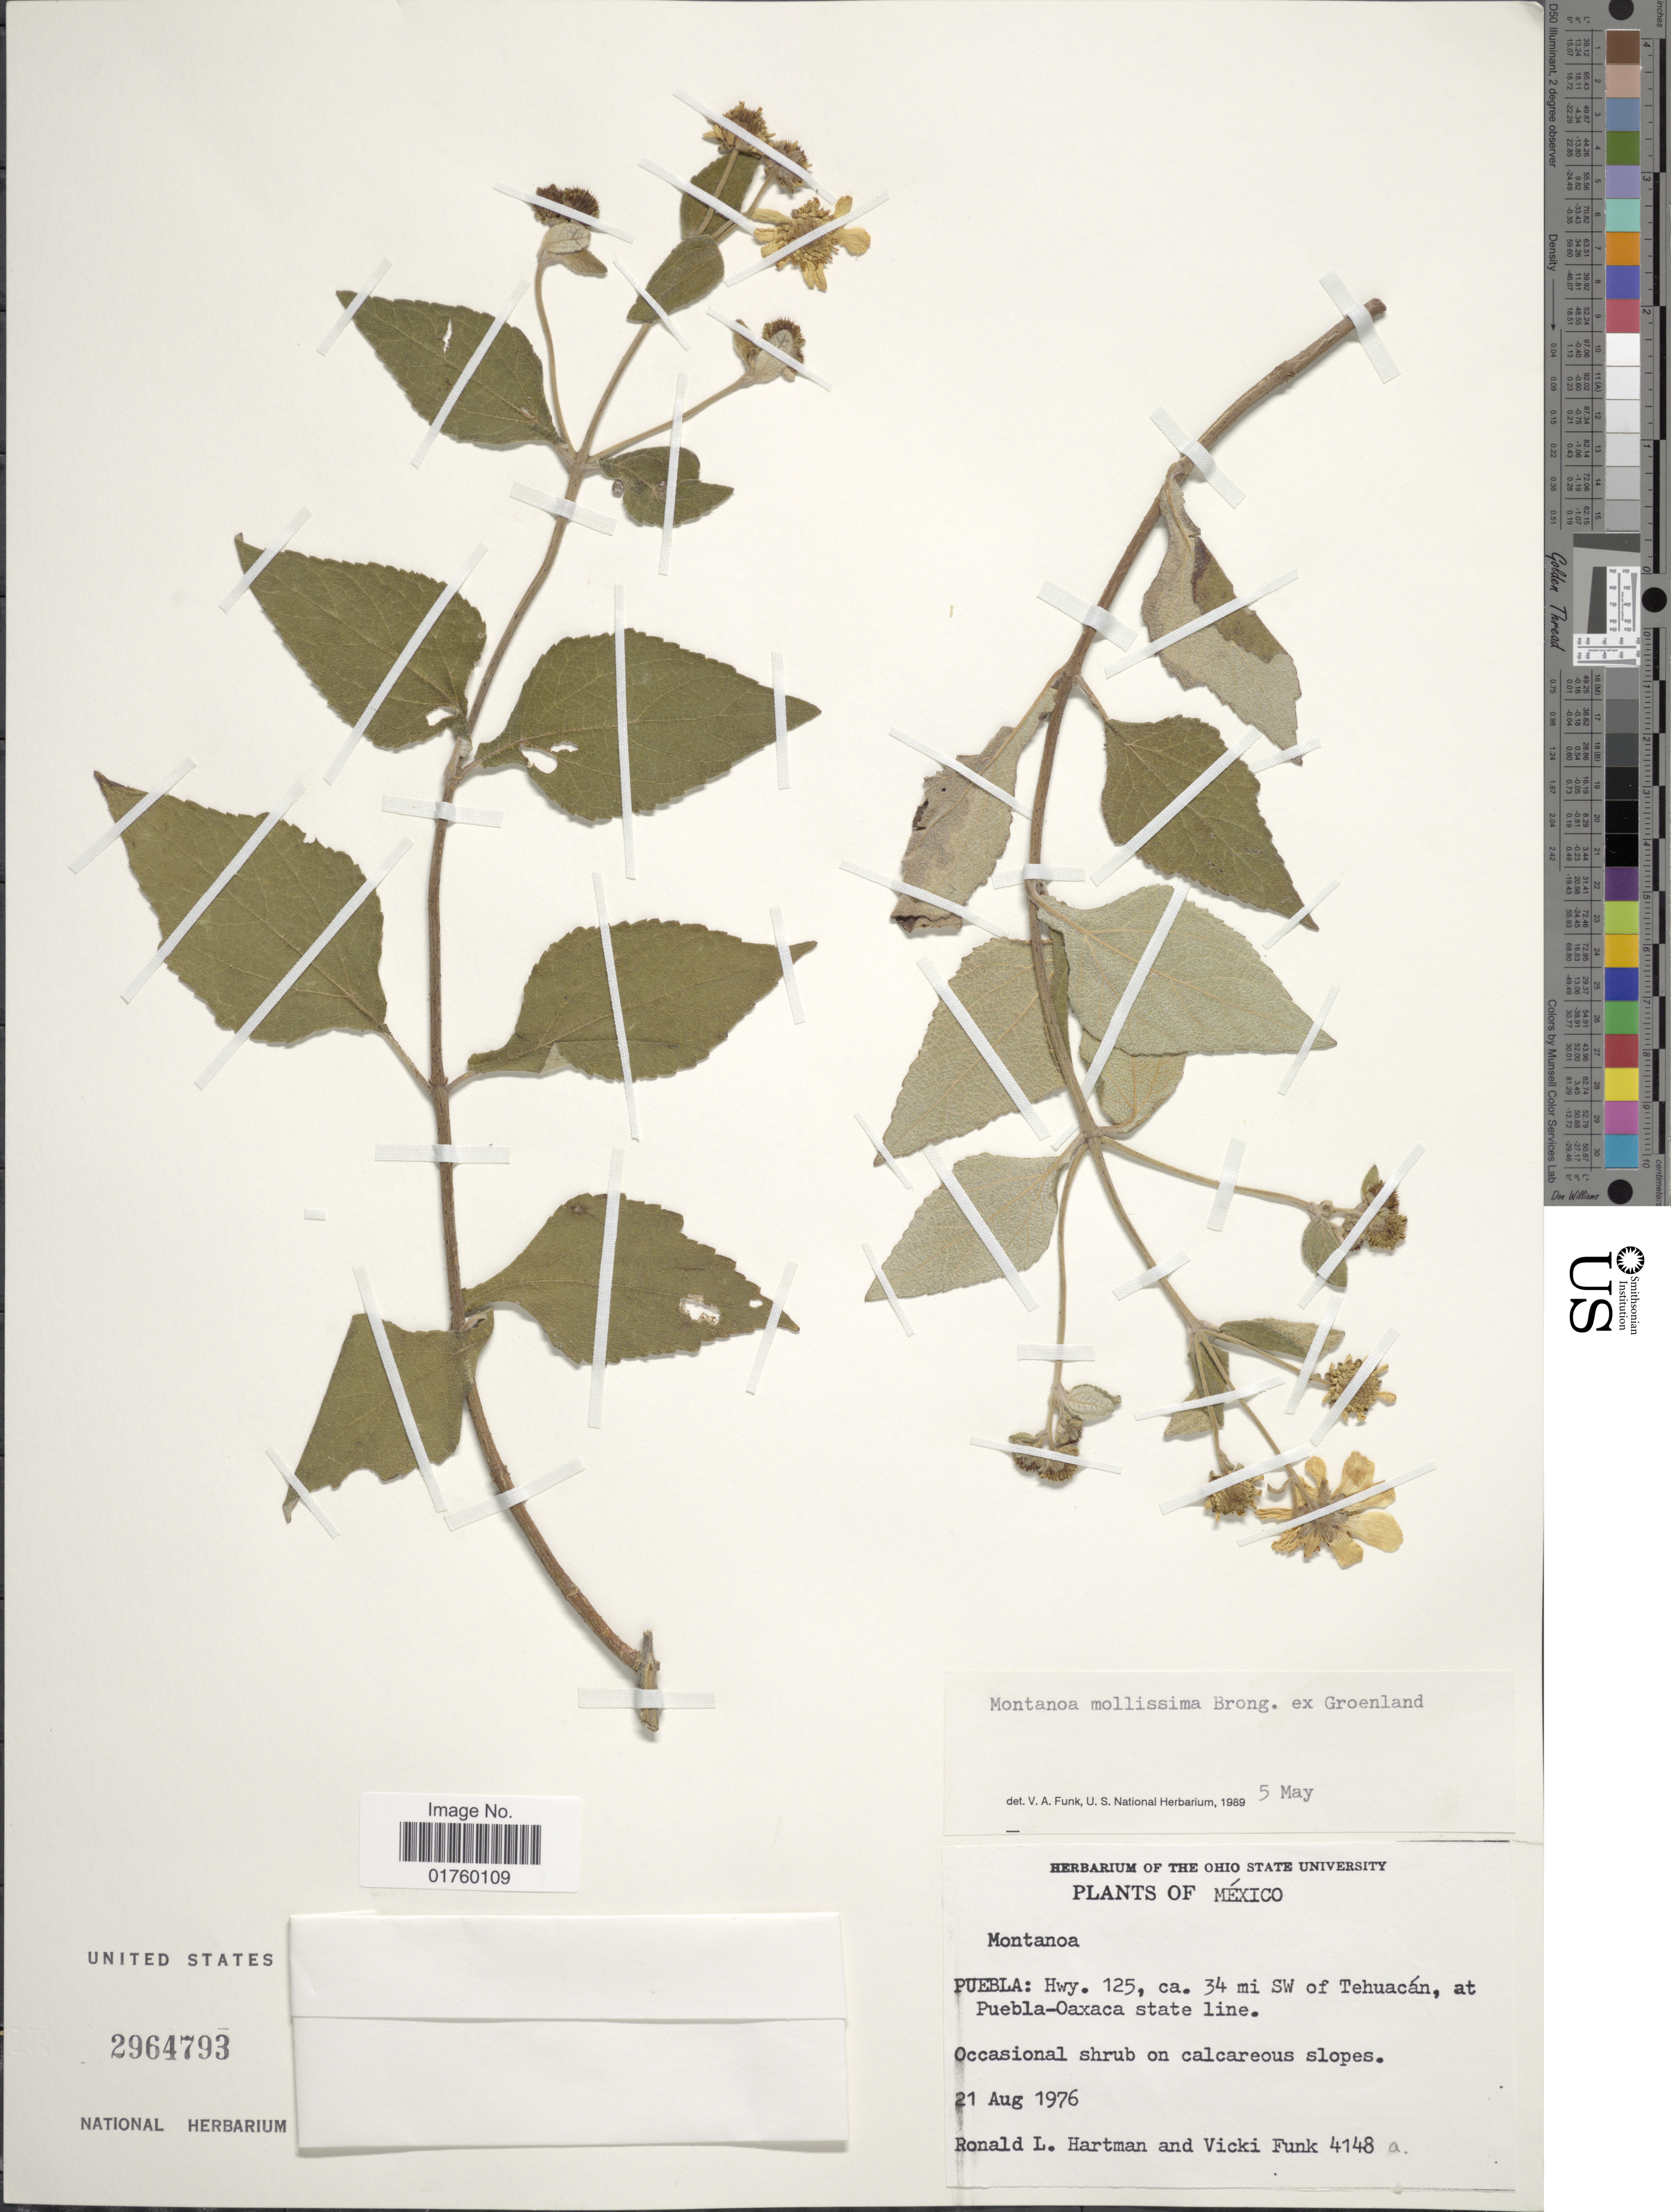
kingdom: Plantae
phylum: Tracheophyta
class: Magnoliopsida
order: Asterales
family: Asteraceae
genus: Montanoa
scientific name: Montanoa mollissima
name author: Brongn. ex Groenland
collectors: R. Hartman & V. Funk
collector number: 4148a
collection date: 1976-08-21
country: Mexico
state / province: Puebla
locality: Hwy. 125, ca. 34 mi SW of Tehuacan, at Puebla-Oaxaca state line.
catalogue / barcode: US 2964793